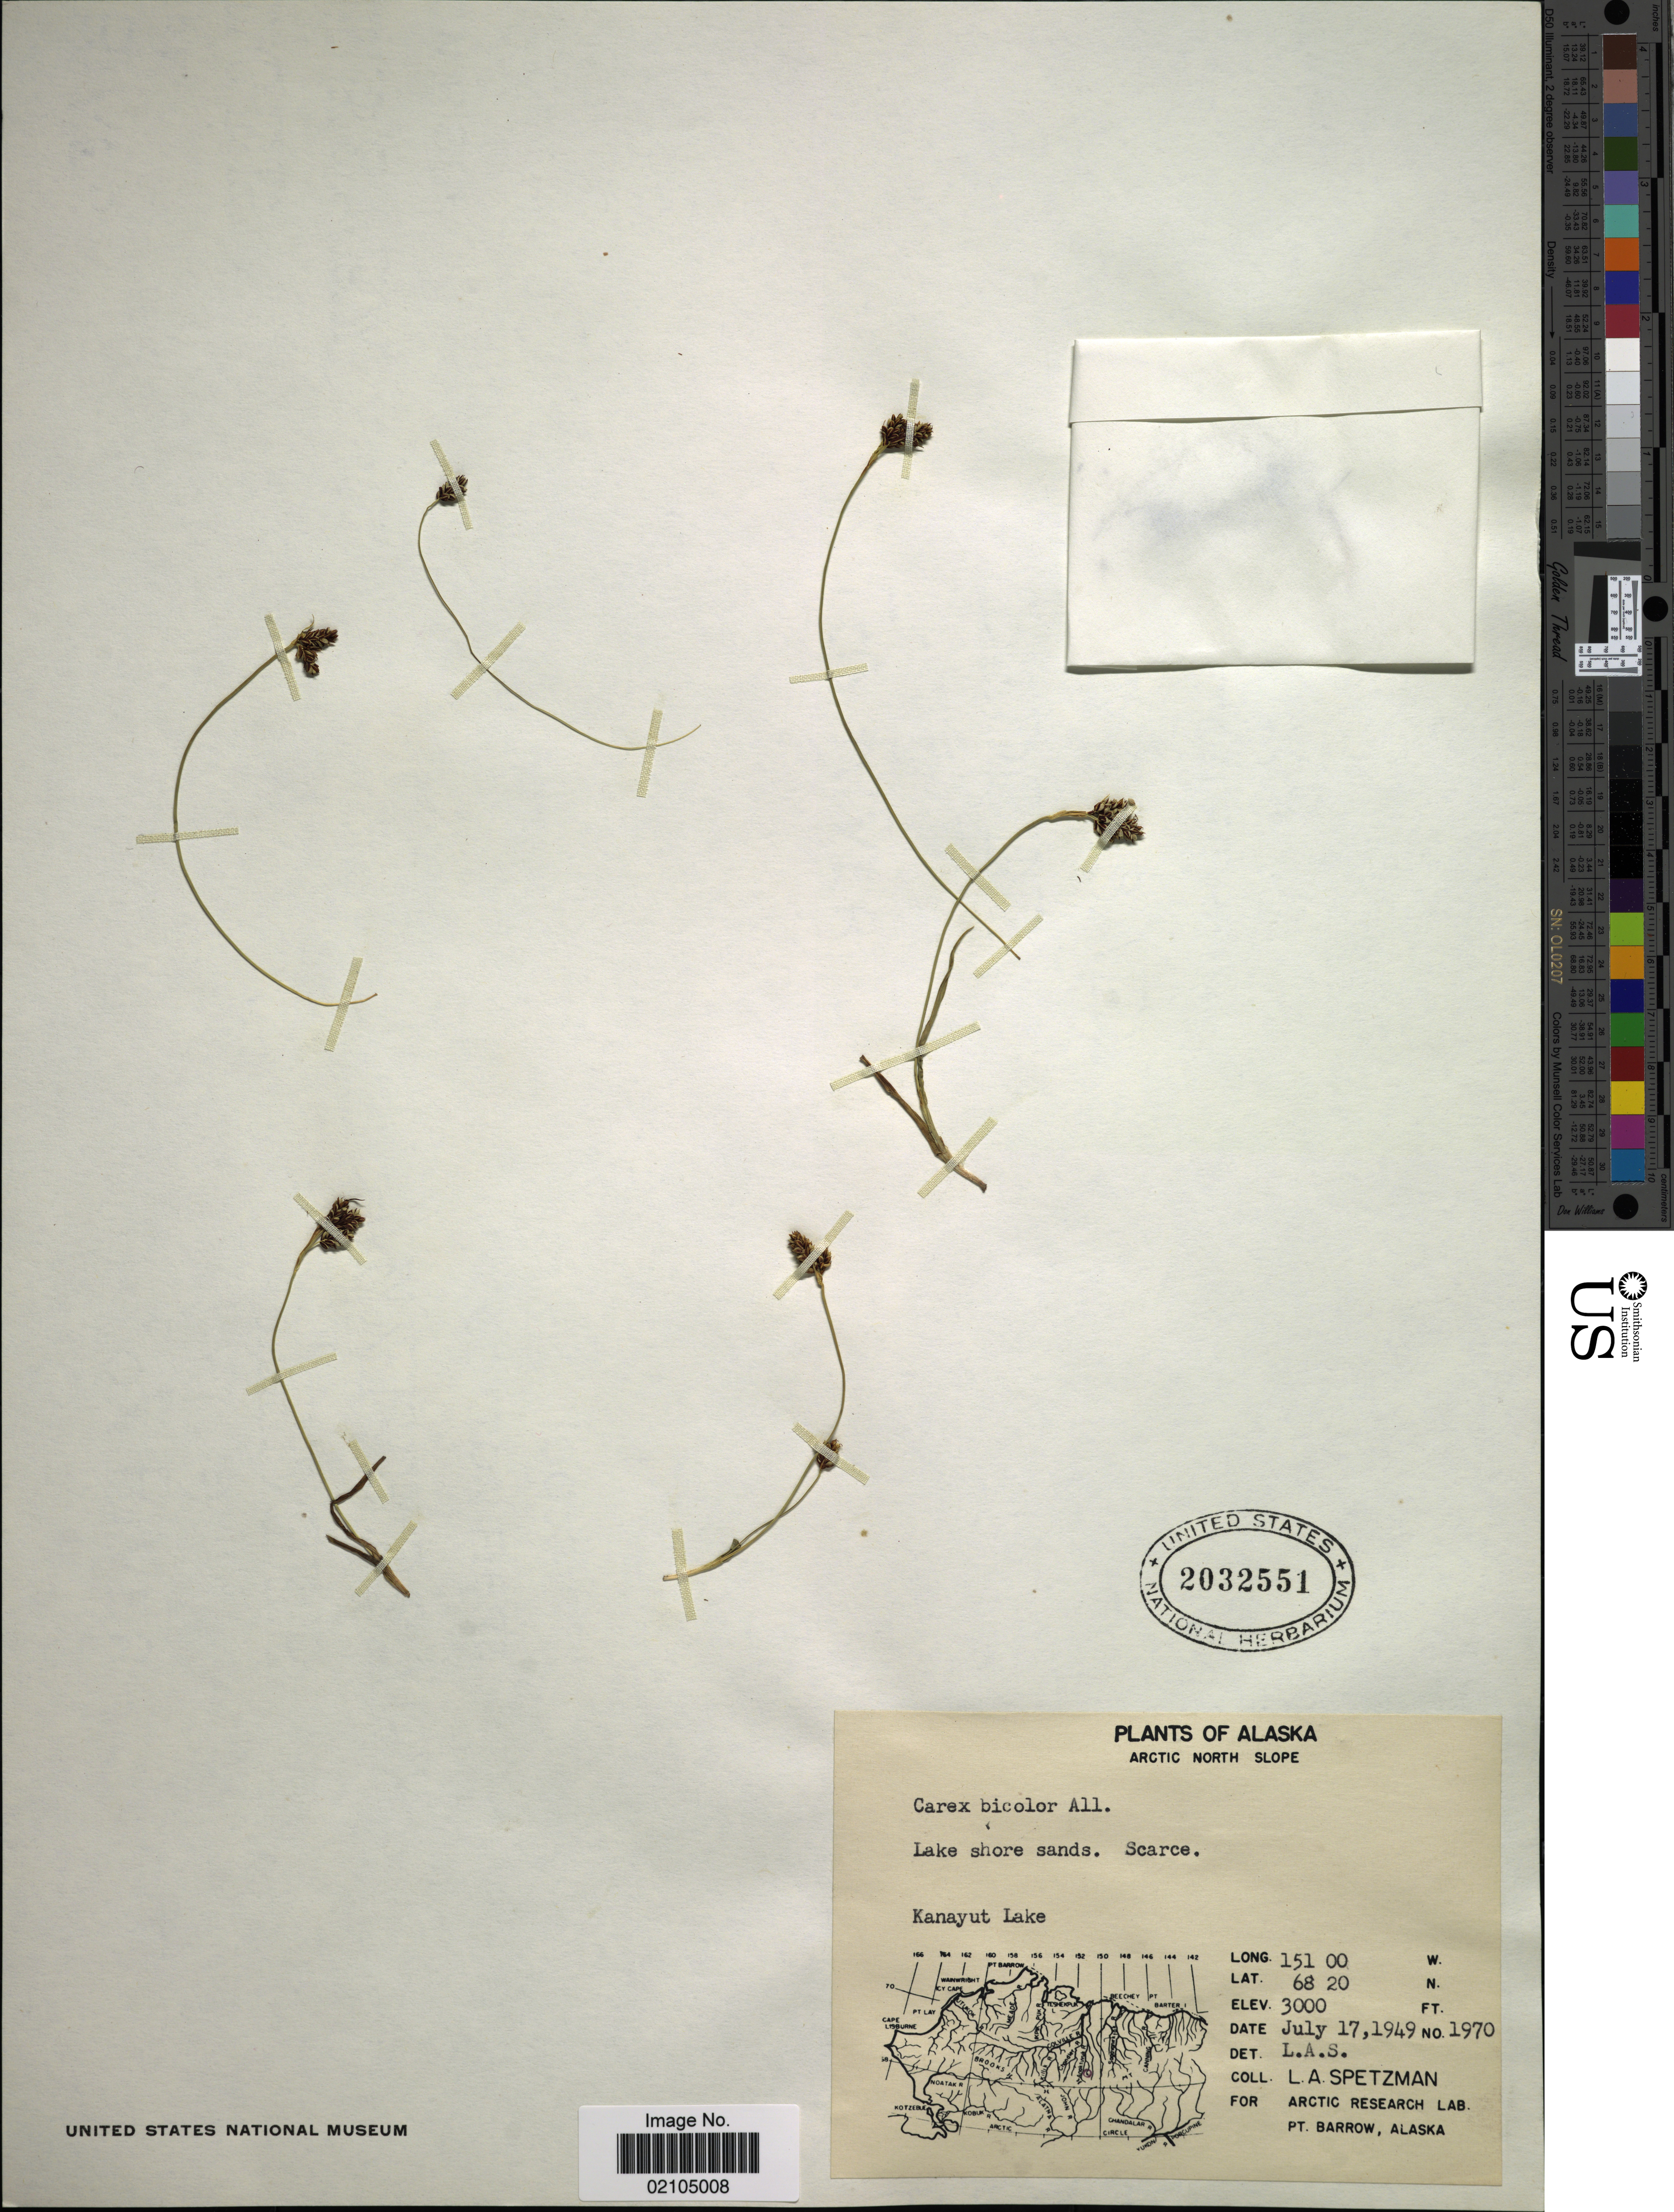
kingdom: Plantae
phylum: Tracheophyta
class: Liliopsida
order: Poales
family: Cyperaceae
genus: Carex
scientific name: Carex bicolor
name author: Bellardi ex All.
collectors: L. Spetzman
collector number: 1970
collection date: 1949-07-17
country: United States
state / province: Alaska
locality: Arctic North Slope. Lake shore sands. Kanayut Lake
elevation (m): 914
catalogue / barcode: US 2032551